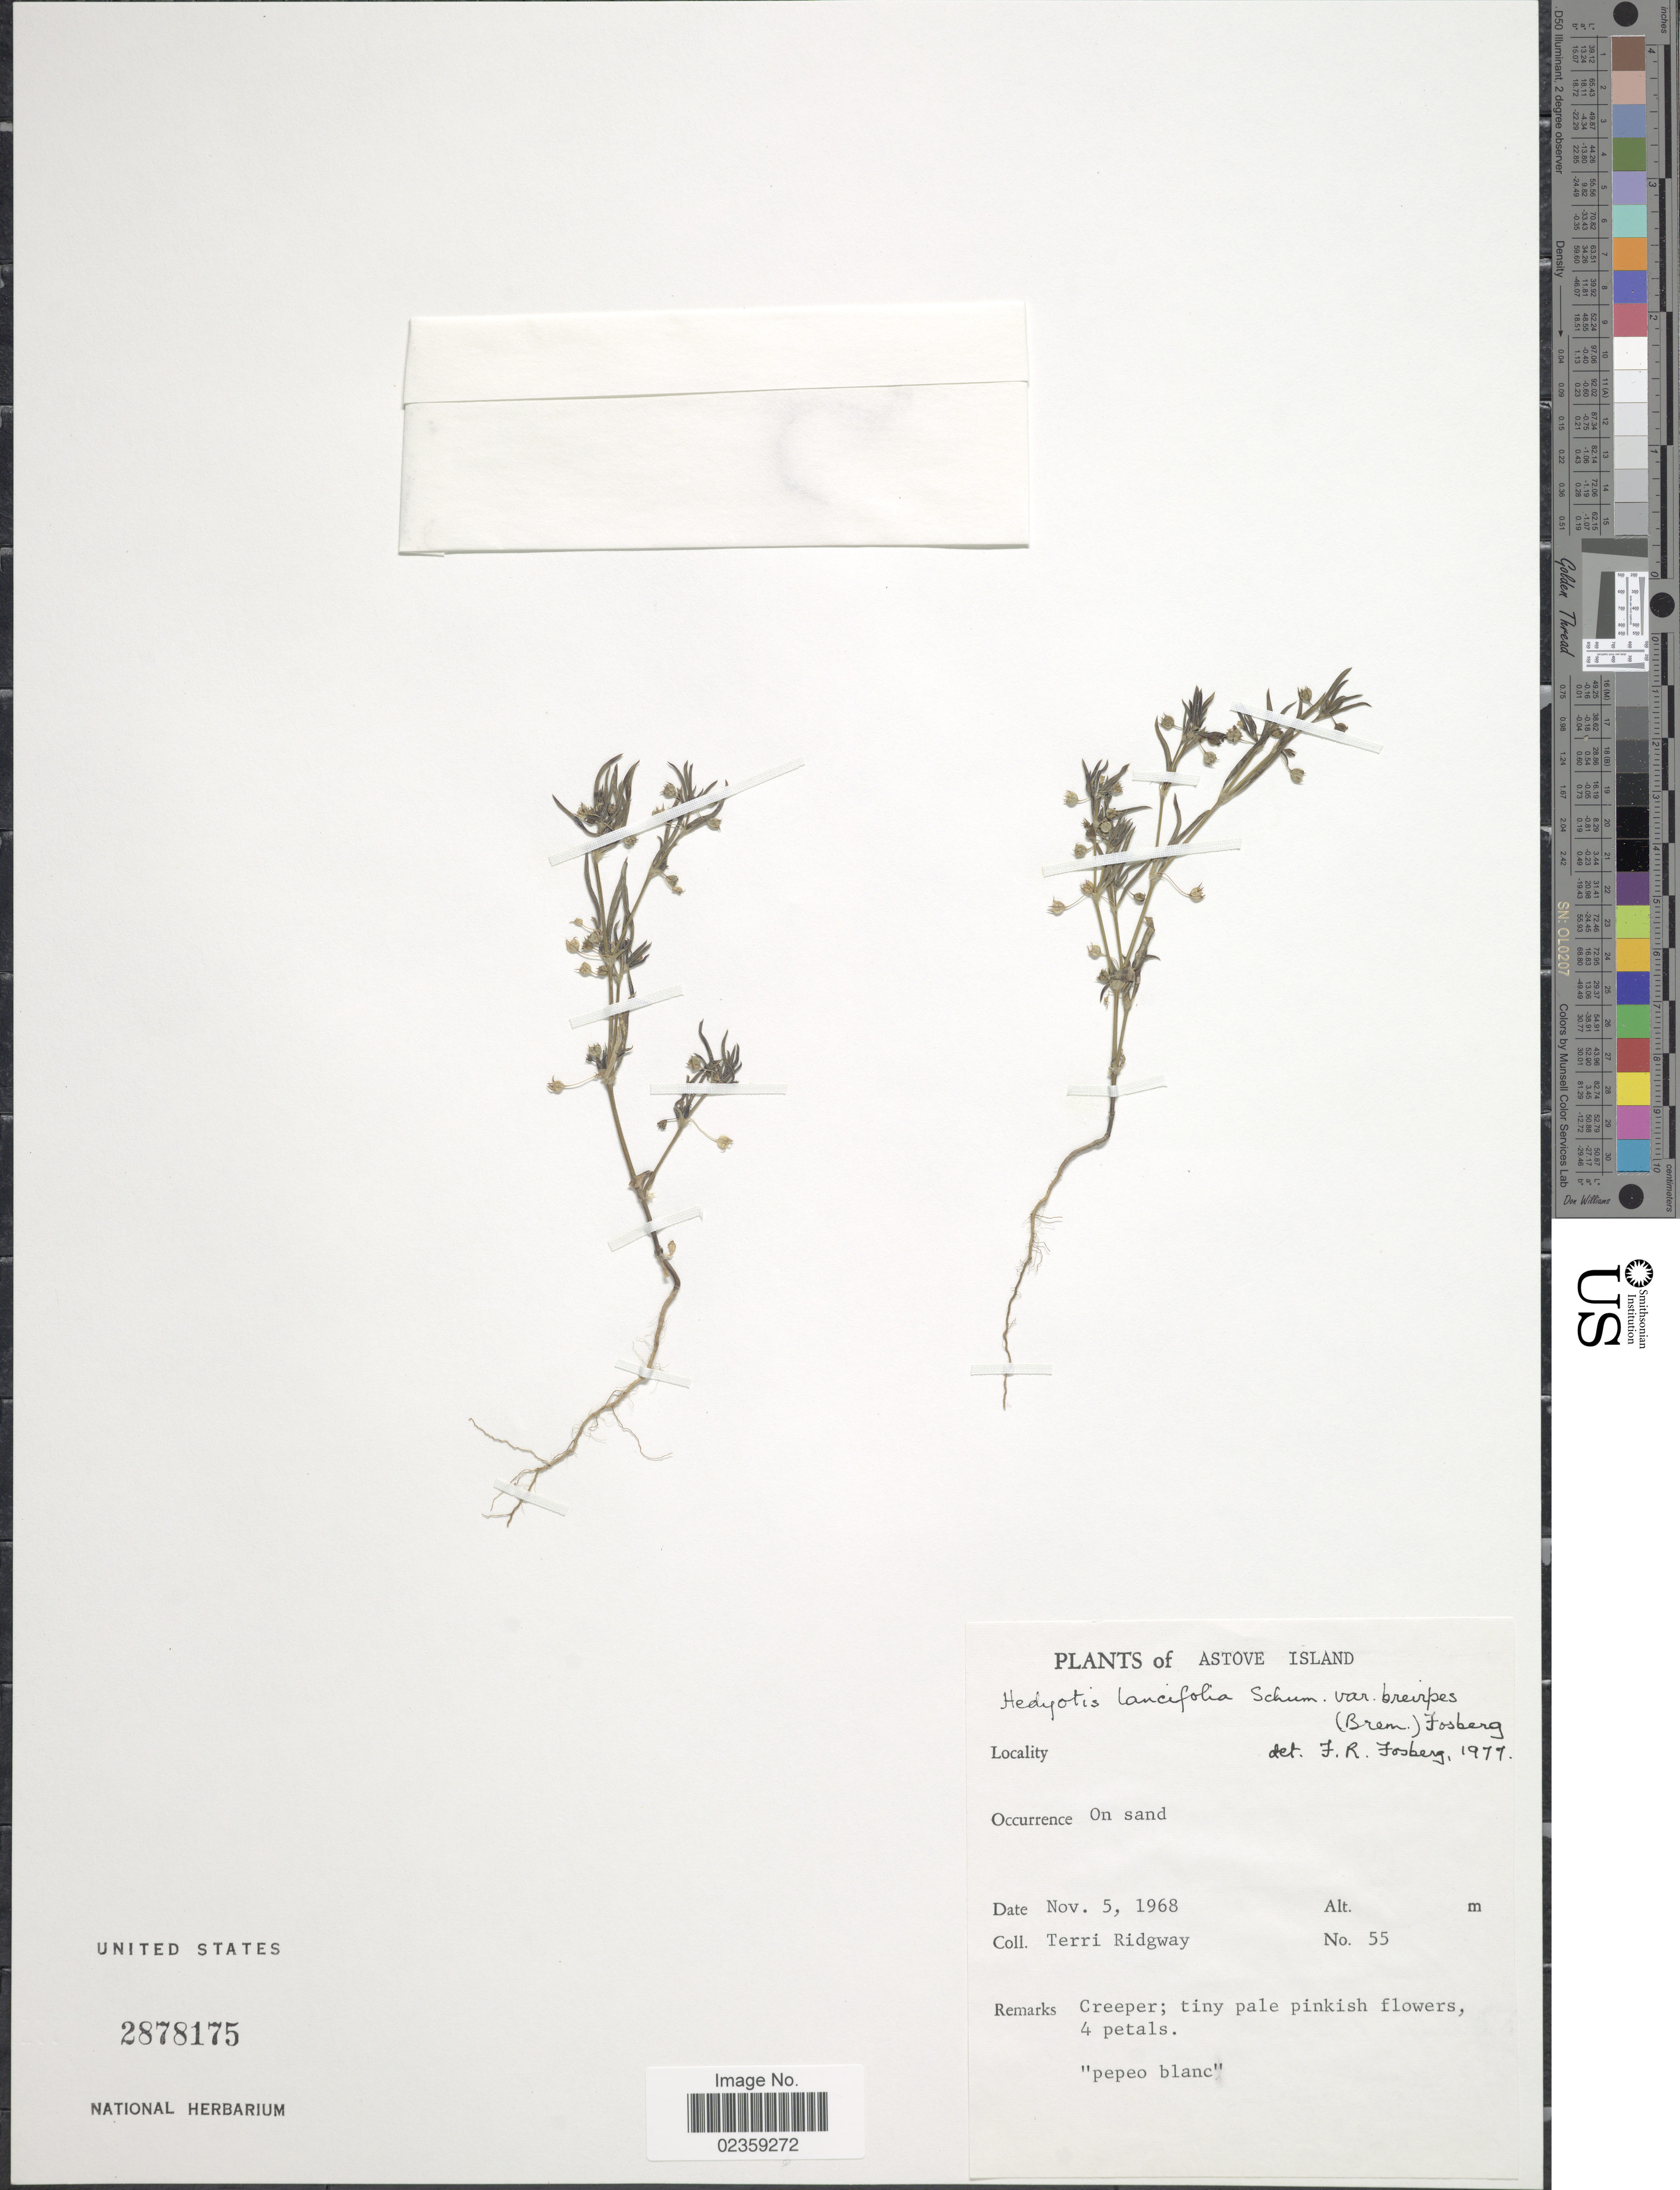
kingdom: Plantae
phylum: Tracheophyta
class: Magnoliopsida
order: Gentianales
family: Rubiaceae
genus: Oldenlandia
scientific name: Oldenlandia lancifolia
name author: (Schumach.) DC.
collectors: T. Ridgway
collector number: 55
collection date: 1968-11-05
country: Seychelles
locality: Astove Island. On sand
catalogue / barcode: US 2878175